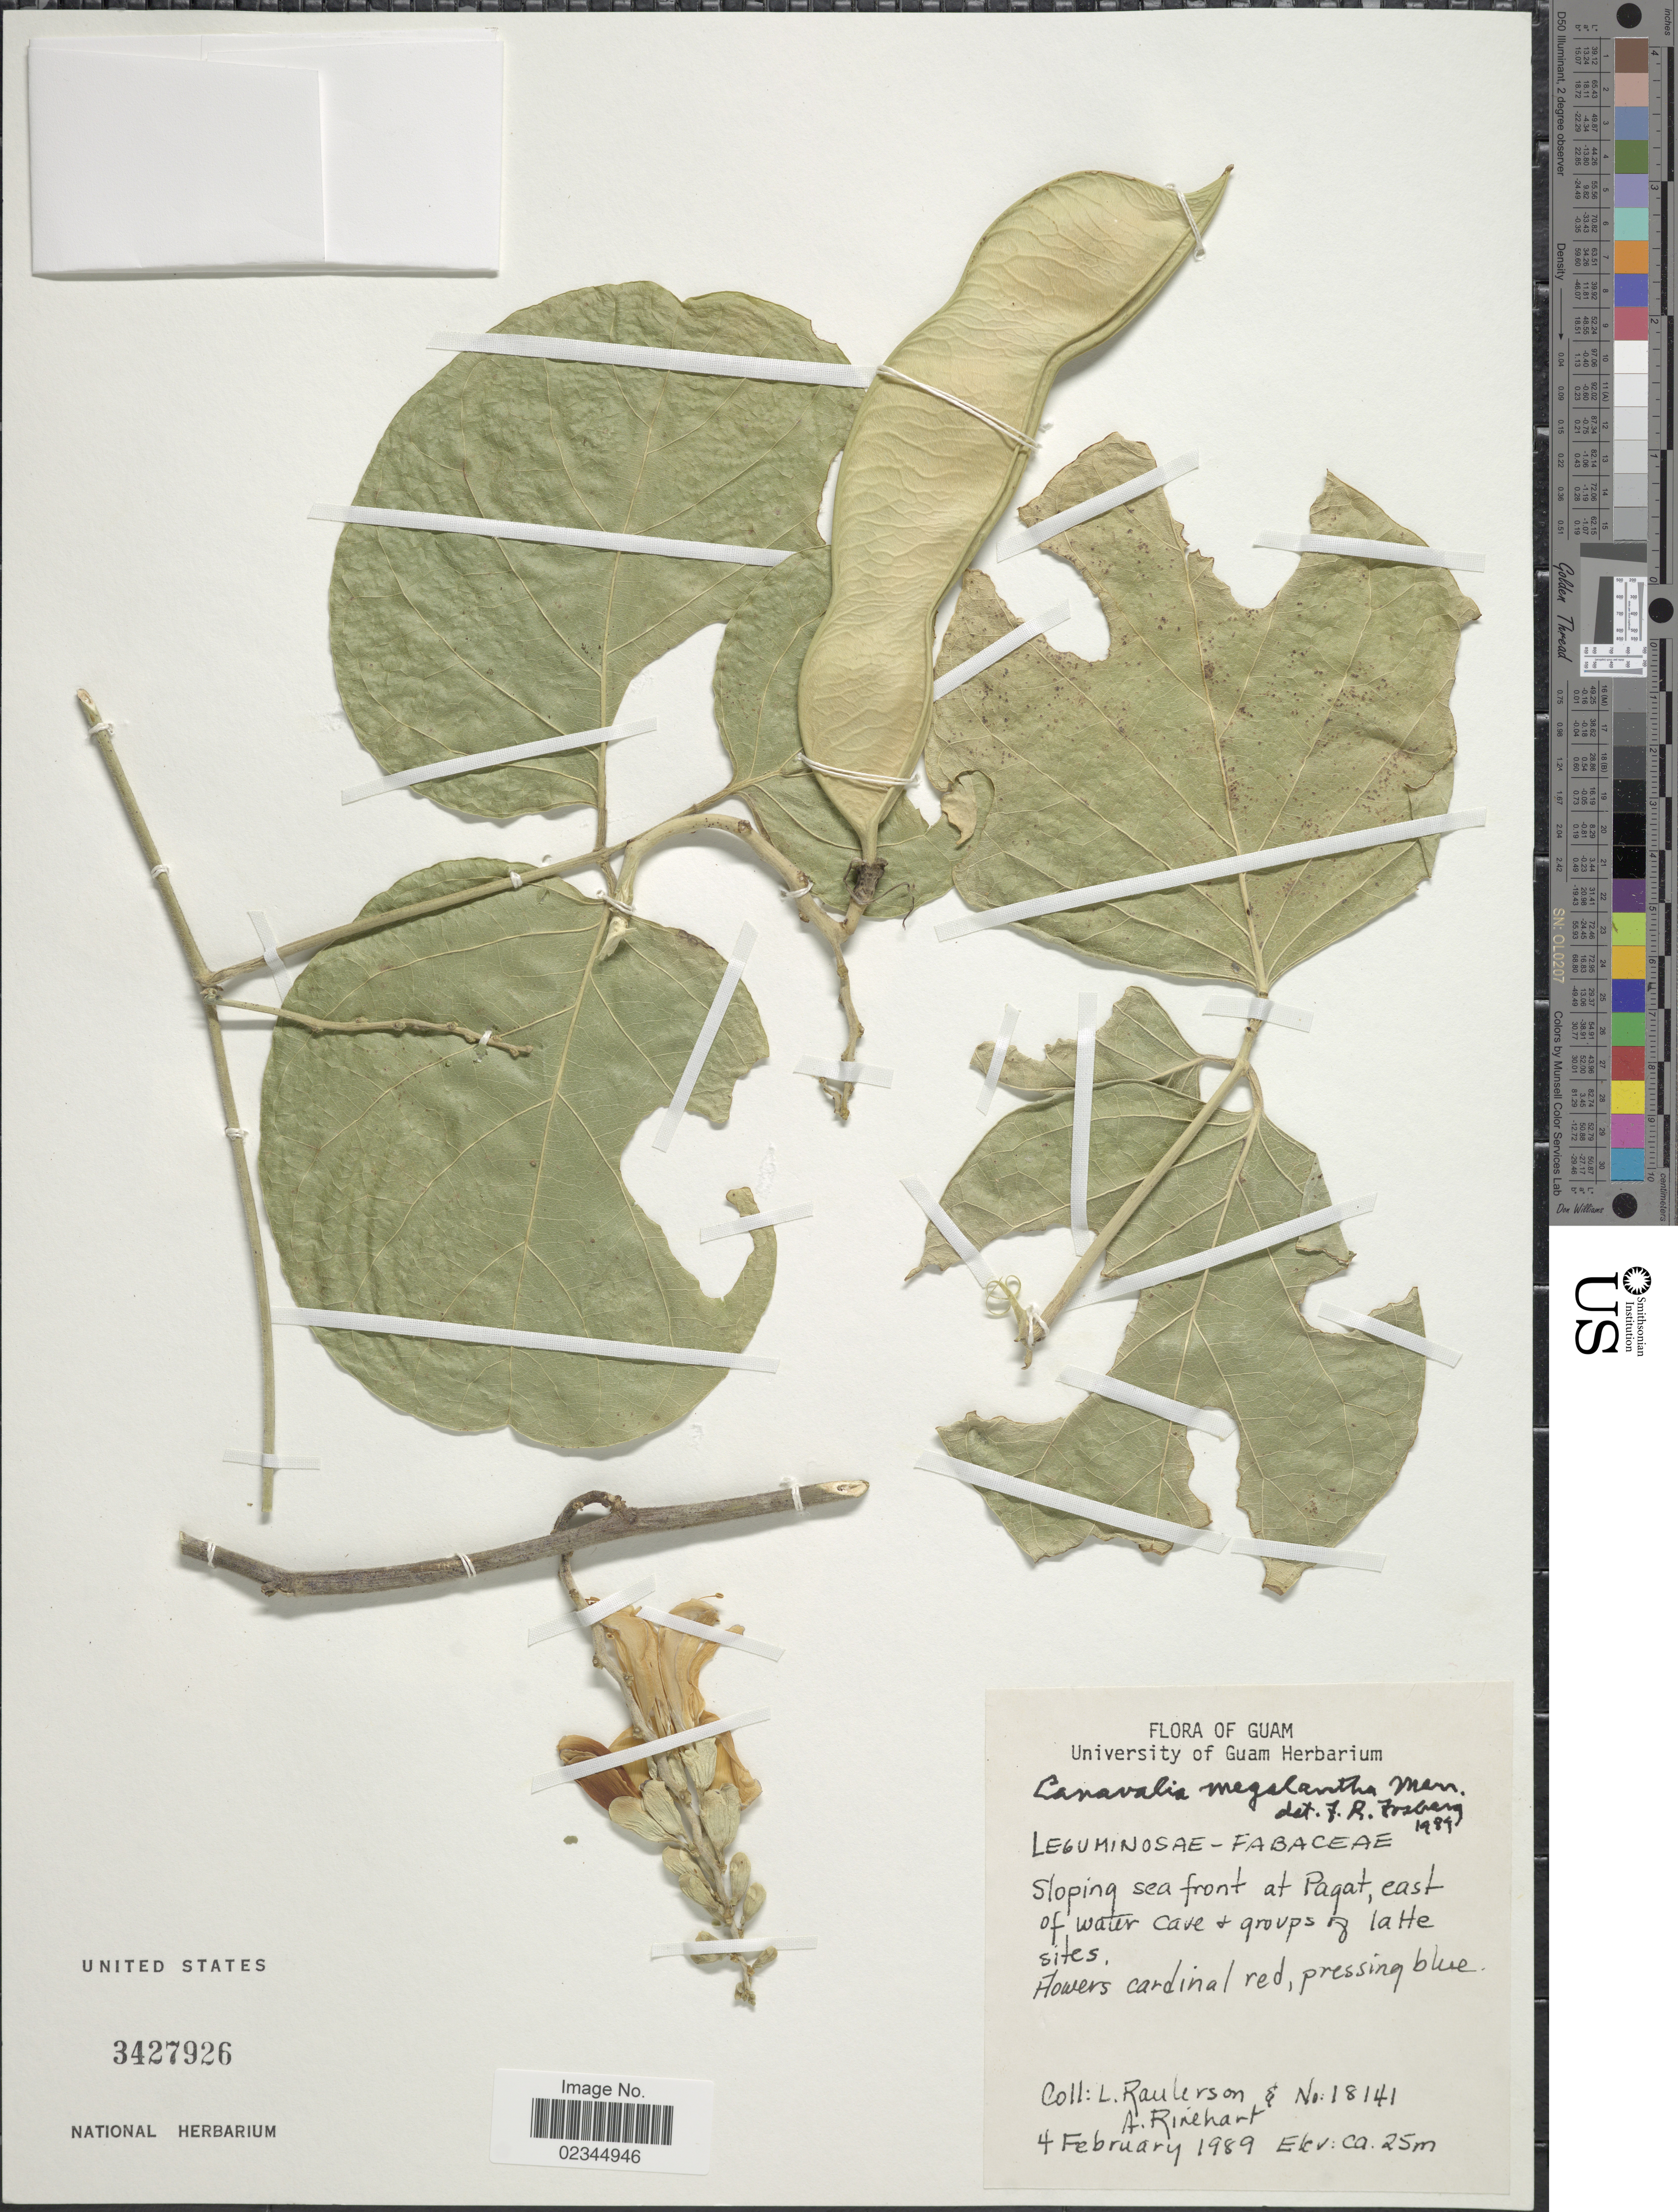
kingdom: Plantae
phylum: Tracheophyta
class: Magnoliopsida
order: Fabales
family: Fabaceae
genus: Canavalia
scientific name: Canavalia megalantha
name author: Merr.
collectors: L. Raulerson & A. Rinehart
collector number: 18141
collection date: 1989-02-04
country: Guam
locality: Sloping sea front at Pagat, east of water cave + groups of la He sites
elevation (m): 25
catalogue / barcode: US 3427926